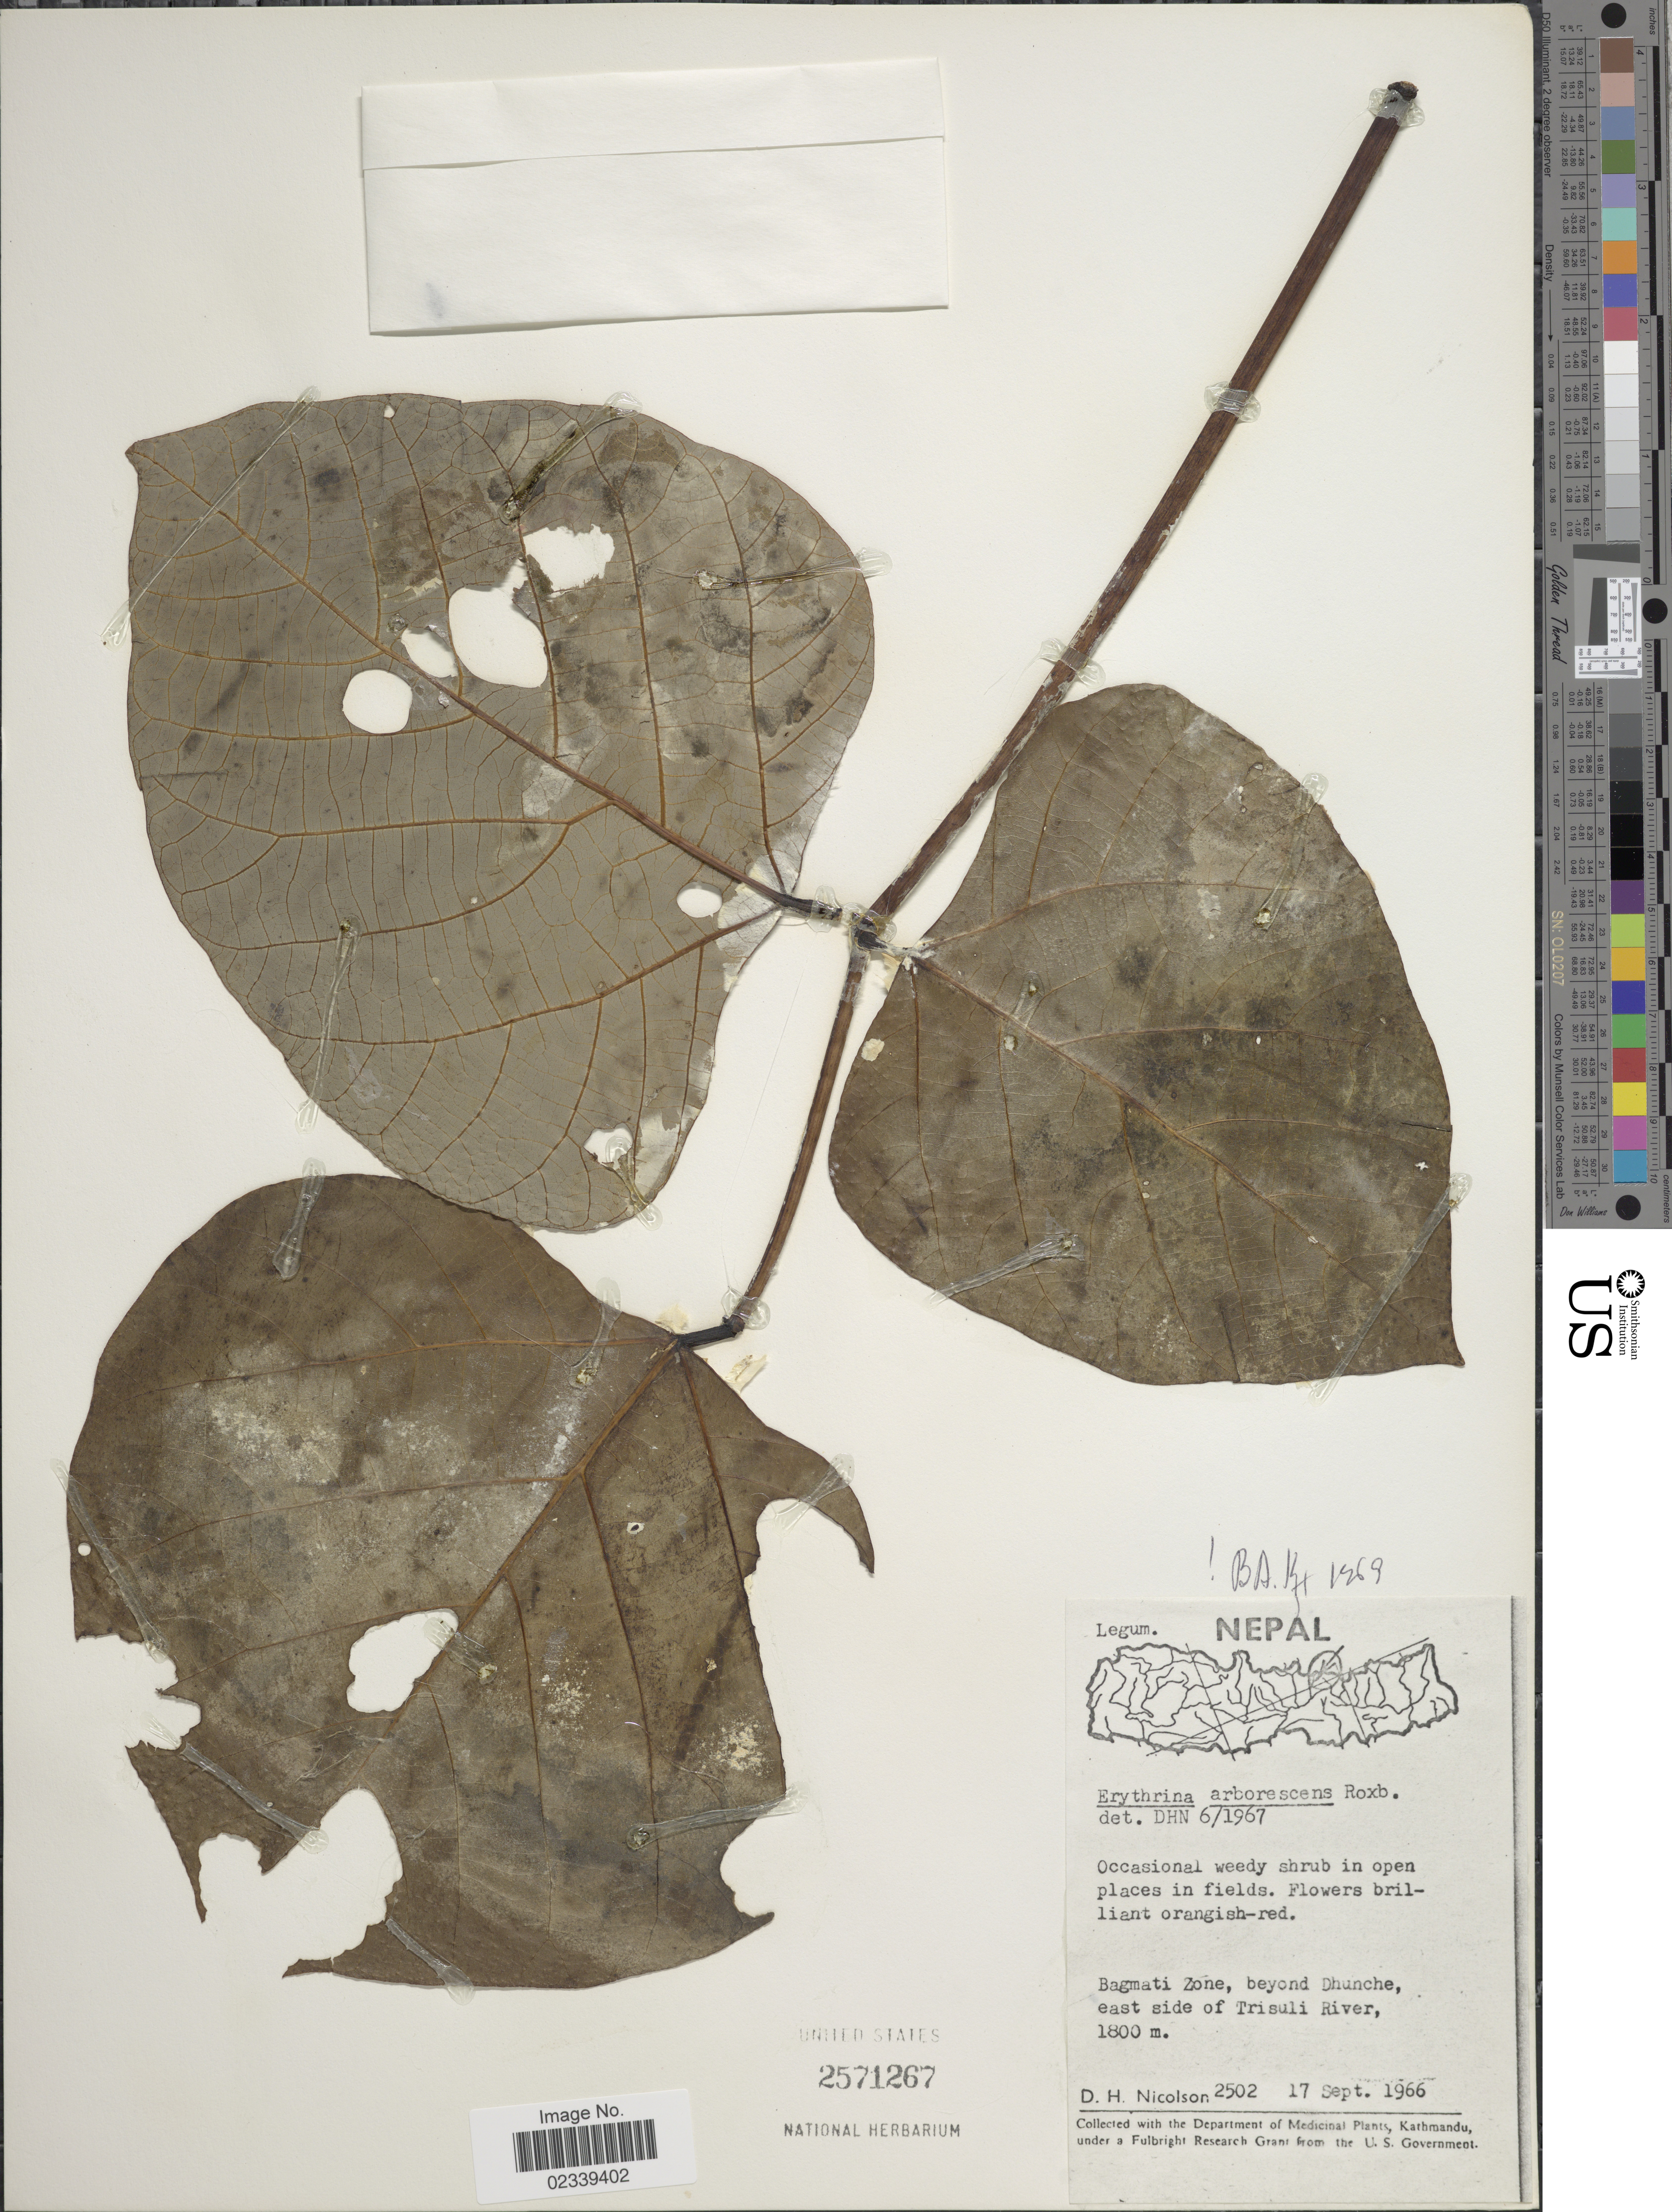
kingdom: Plantae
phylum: Tracheophyta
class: Magnoliopsida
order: Fabales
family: Fabaceae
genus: Erythrina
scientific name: Erythrina arborescens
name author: Roxb.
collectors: D. H. Nicolson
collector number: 2502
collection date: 1966-09-17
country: Nepal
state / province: Bagmati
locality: Bagmati Zone, beyond Dhunche, east side of Trisuli River.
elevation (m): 1800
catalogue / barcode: US 2571267